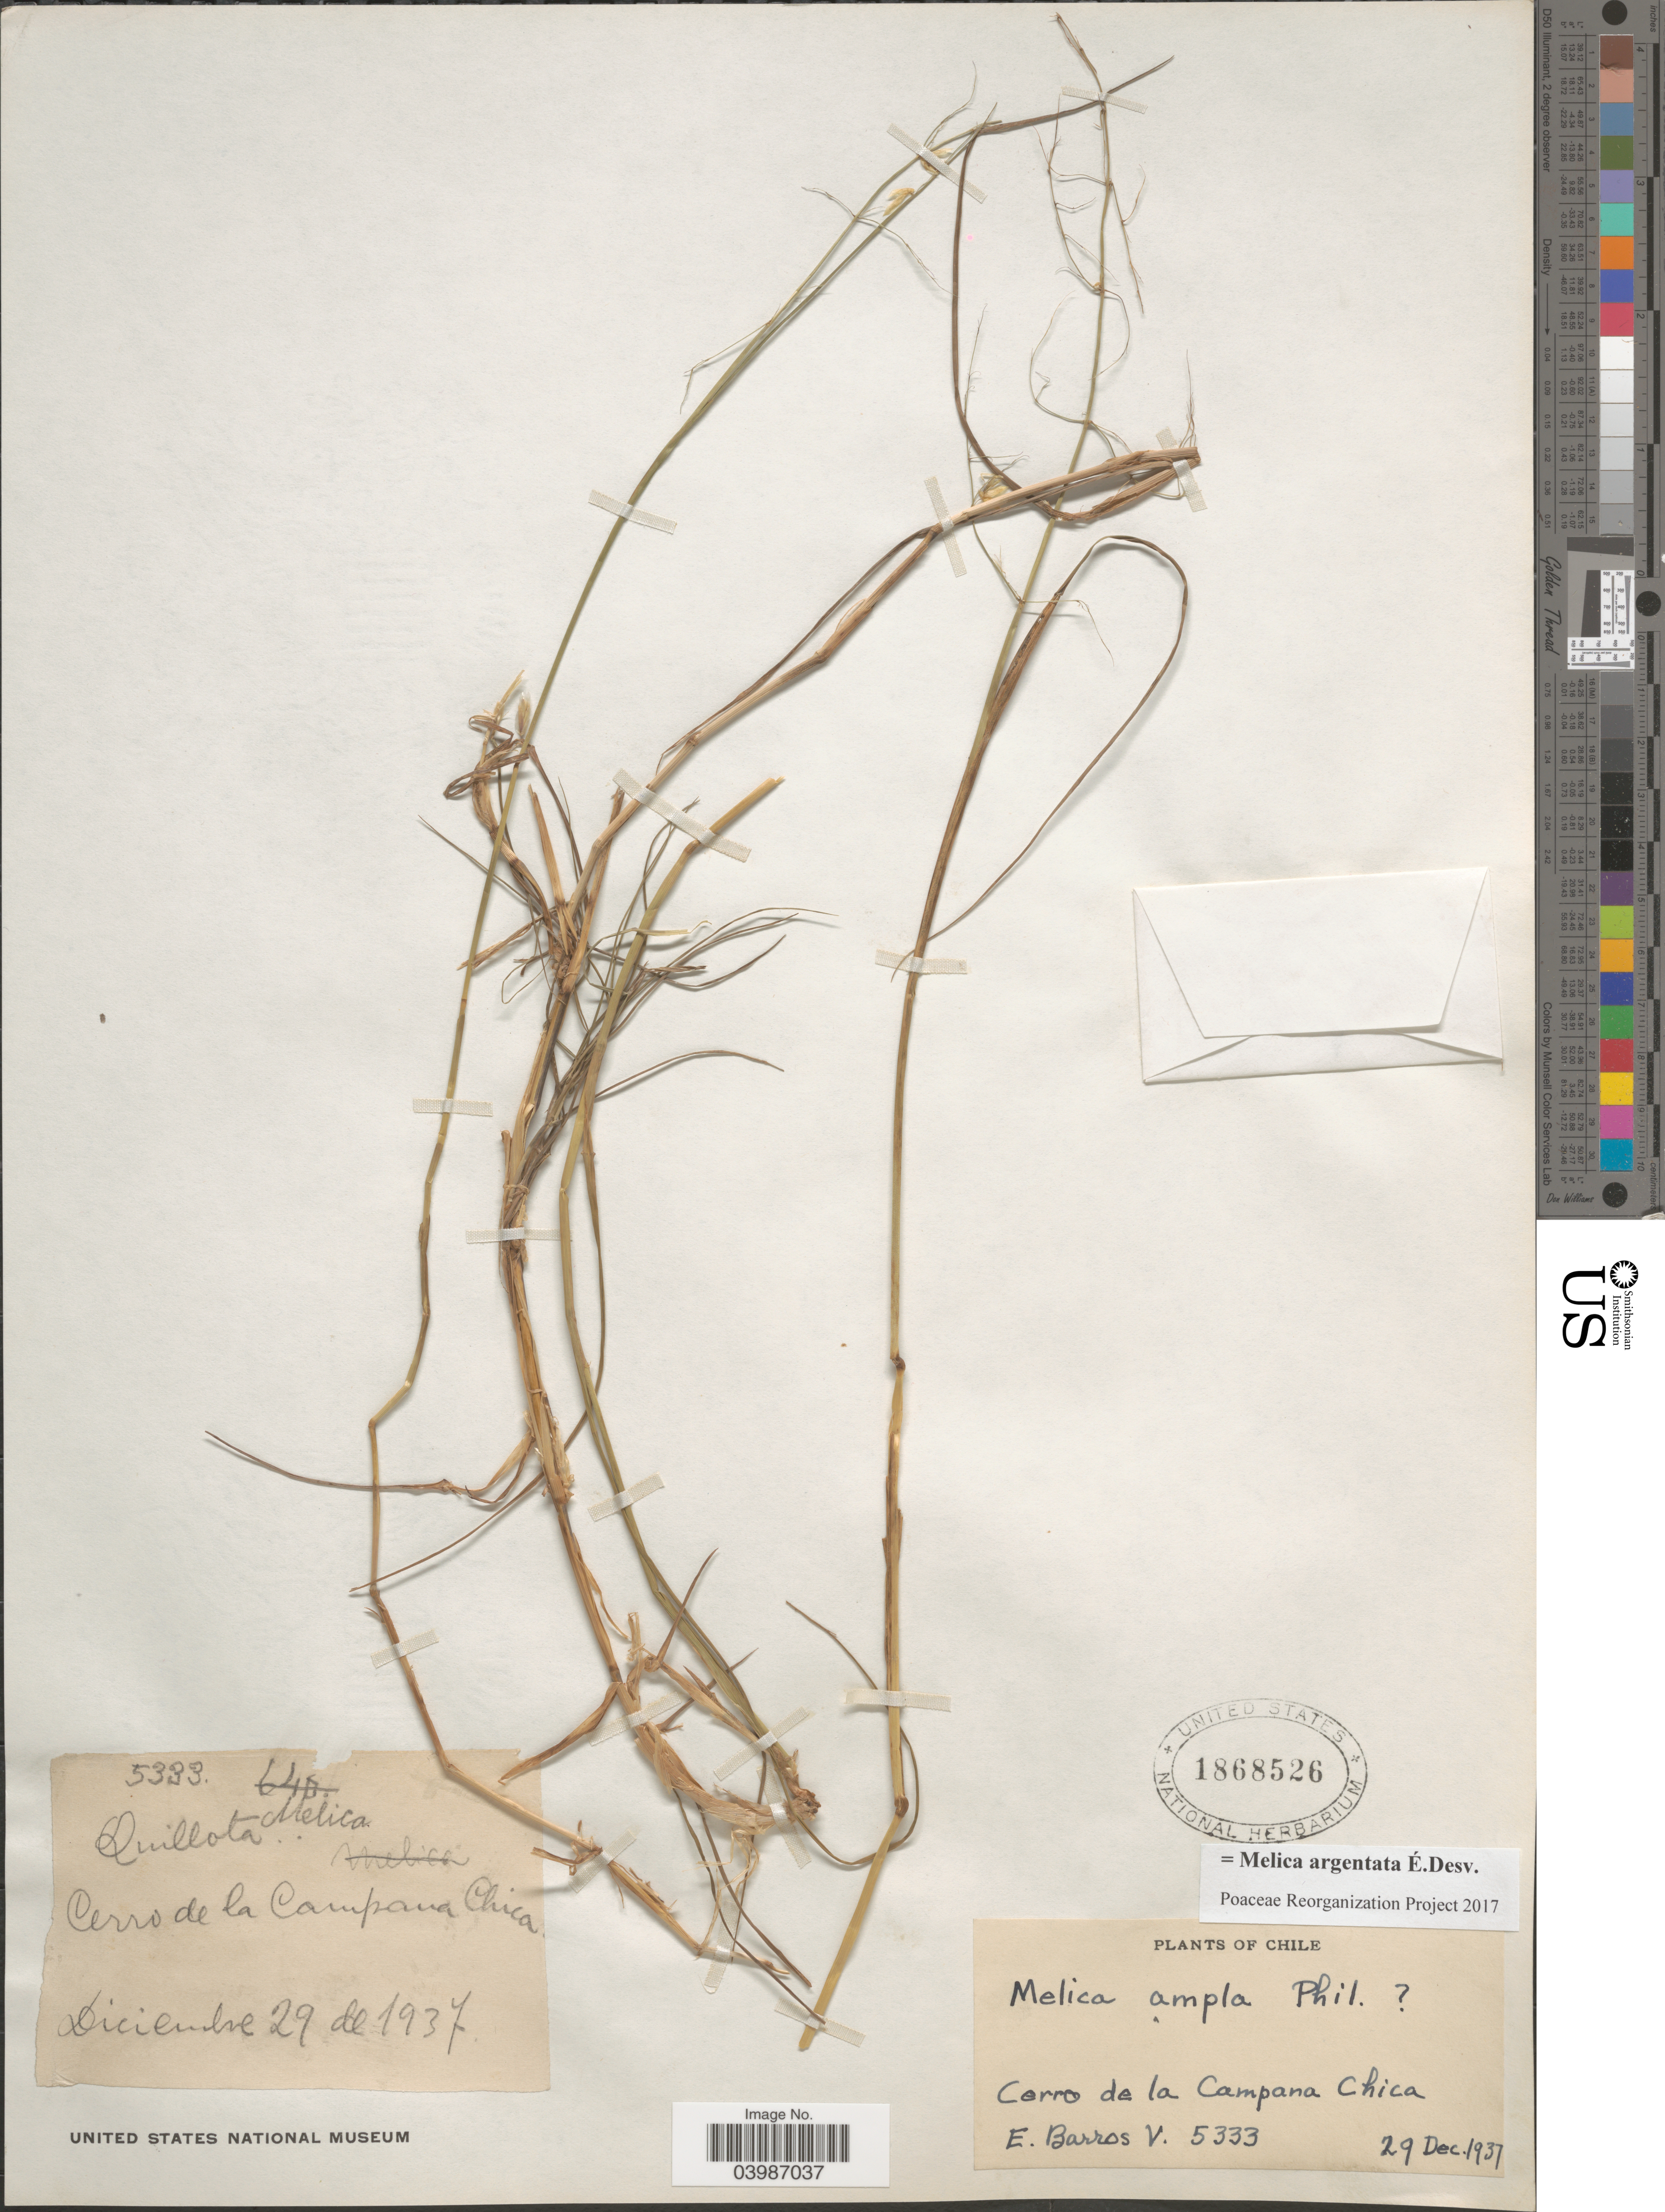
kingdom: Plantae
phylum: Tracheophyta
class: Liliopsida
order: Poales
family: Poaceae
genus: Melica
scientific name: Melica argentata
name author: É. Desv.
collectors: E. Barros V.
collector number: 5333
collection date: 1937-12-29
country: Chile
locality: Cerro de la Campana Chica.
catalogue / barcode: US 1868526